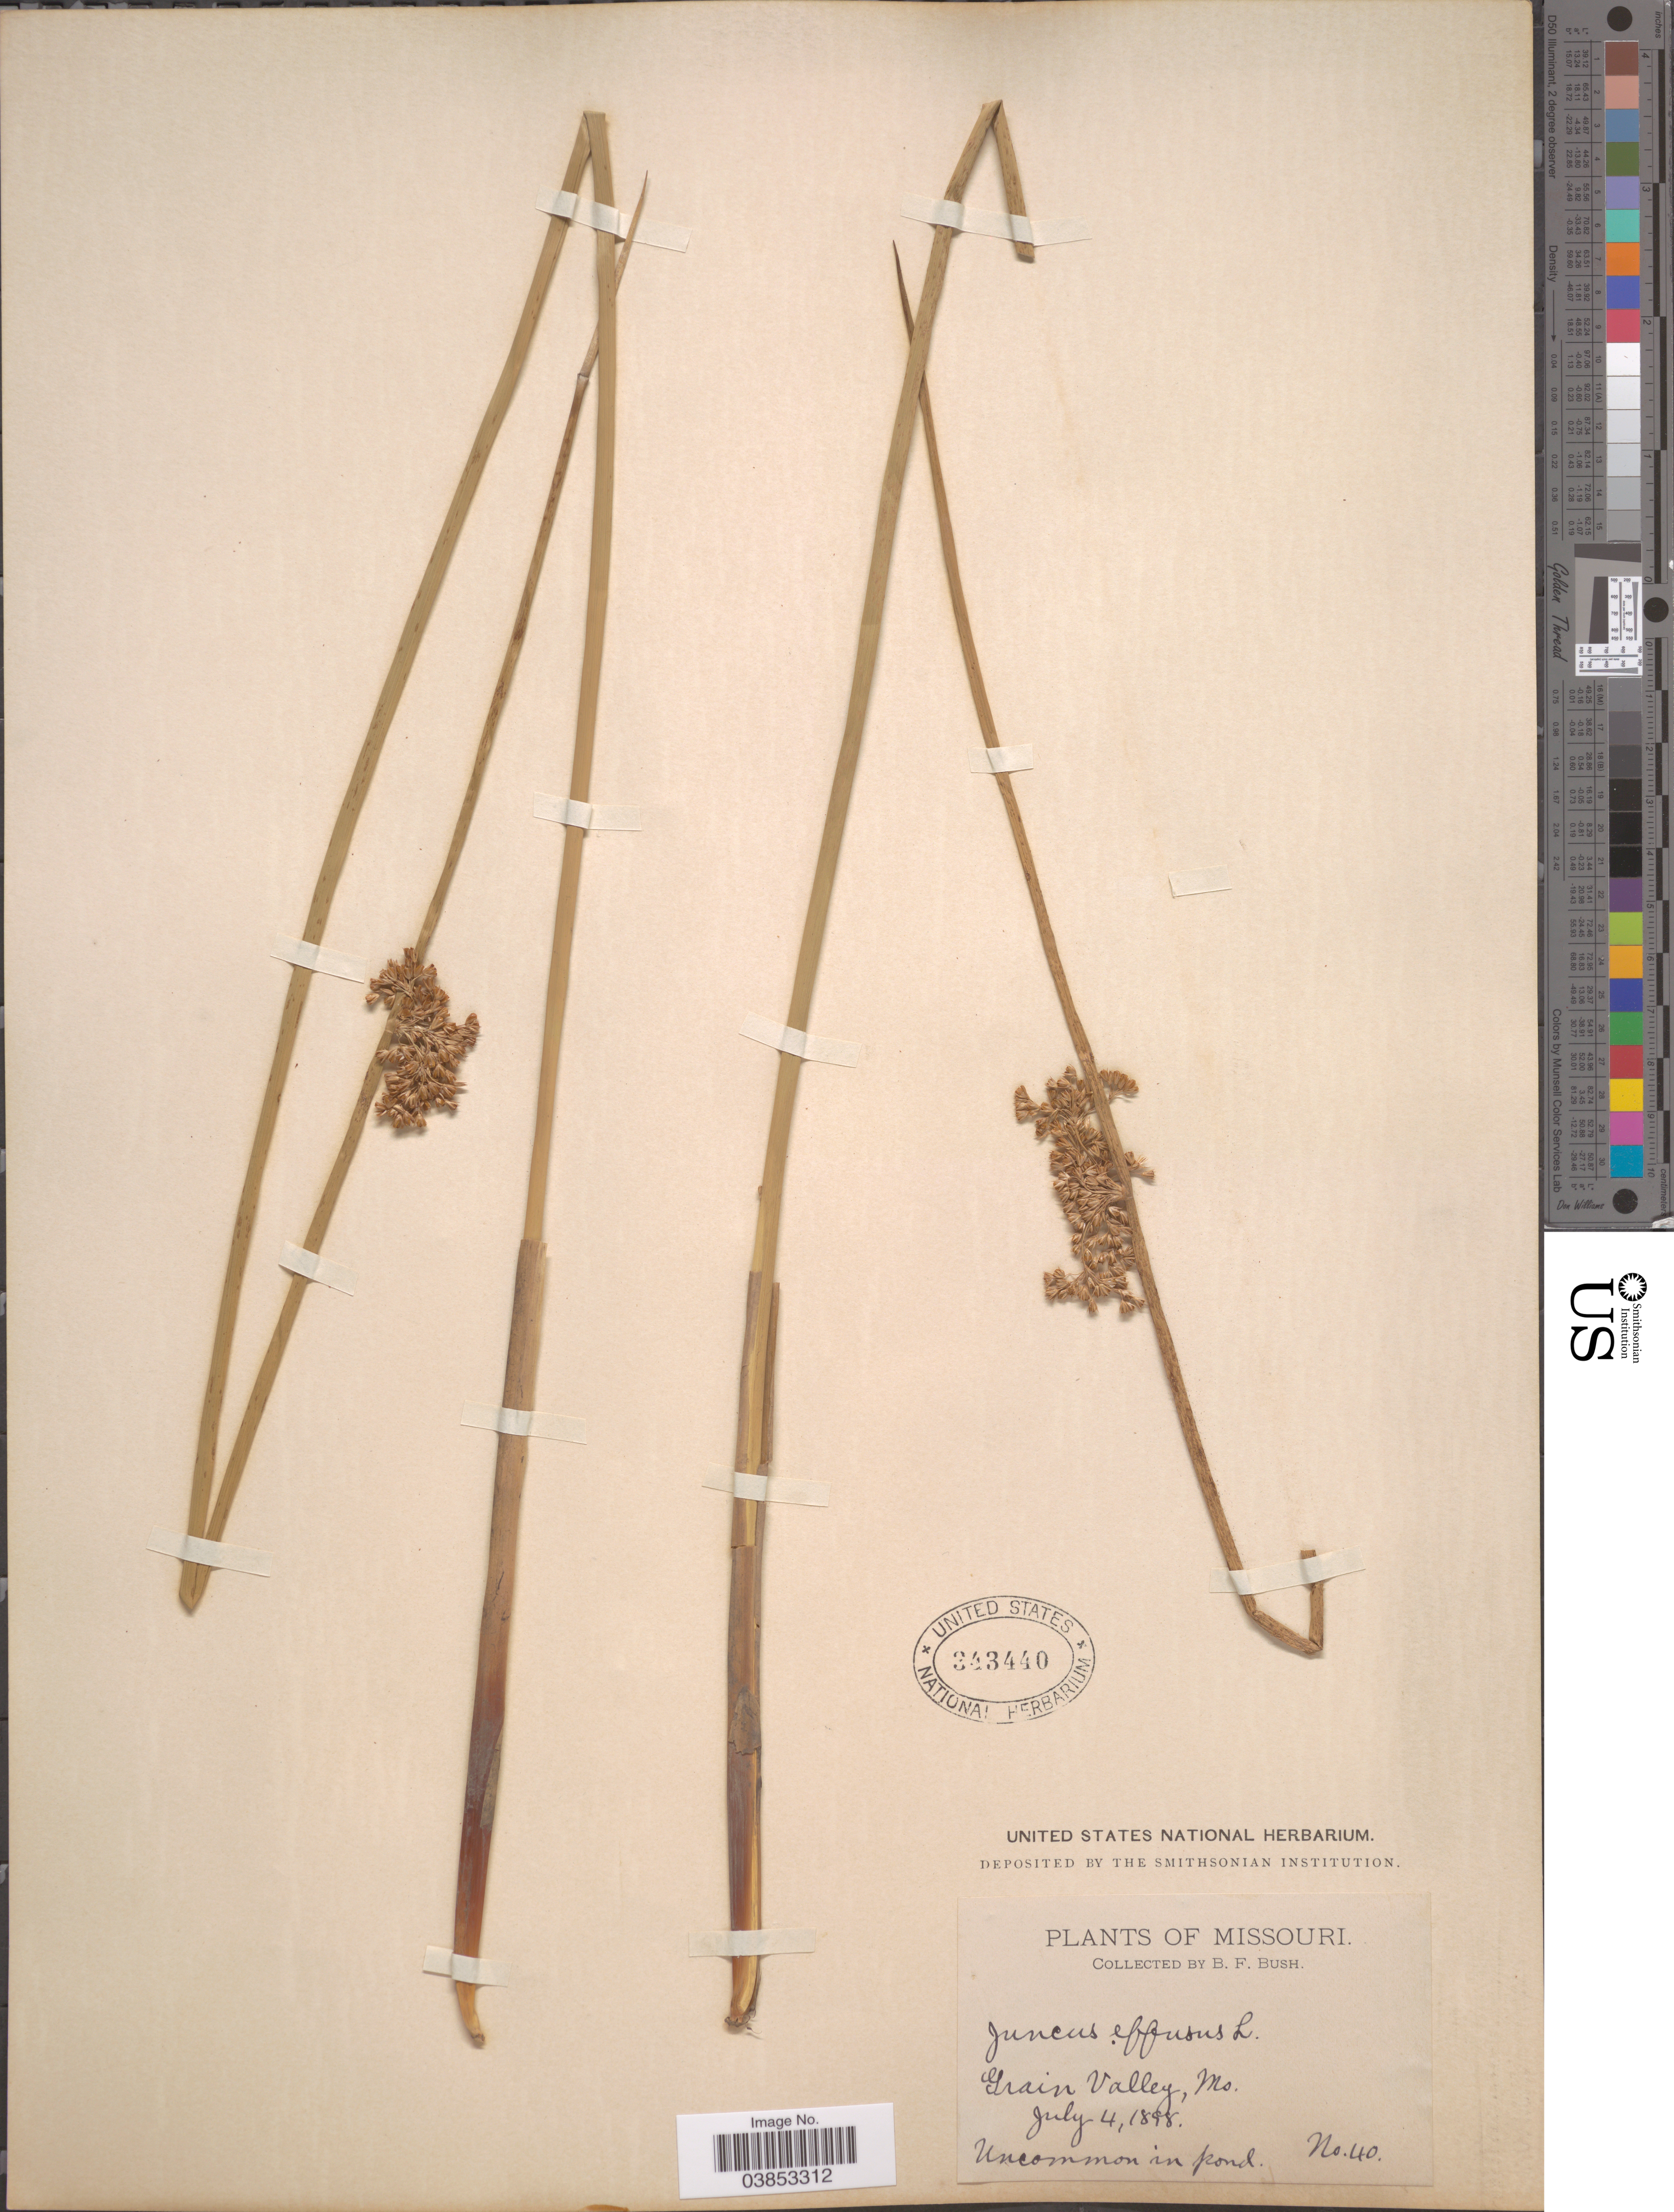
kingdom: Plantae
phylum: Tracheophyta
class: Liliopsida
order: Poales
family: Juncaceae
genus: Juncus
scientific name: Juncus effusus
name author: L.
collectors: B. F. Bush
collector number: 40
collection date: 1898-07-04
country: United States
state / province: Missouri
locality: Grain Valley.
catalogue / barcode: US 343440